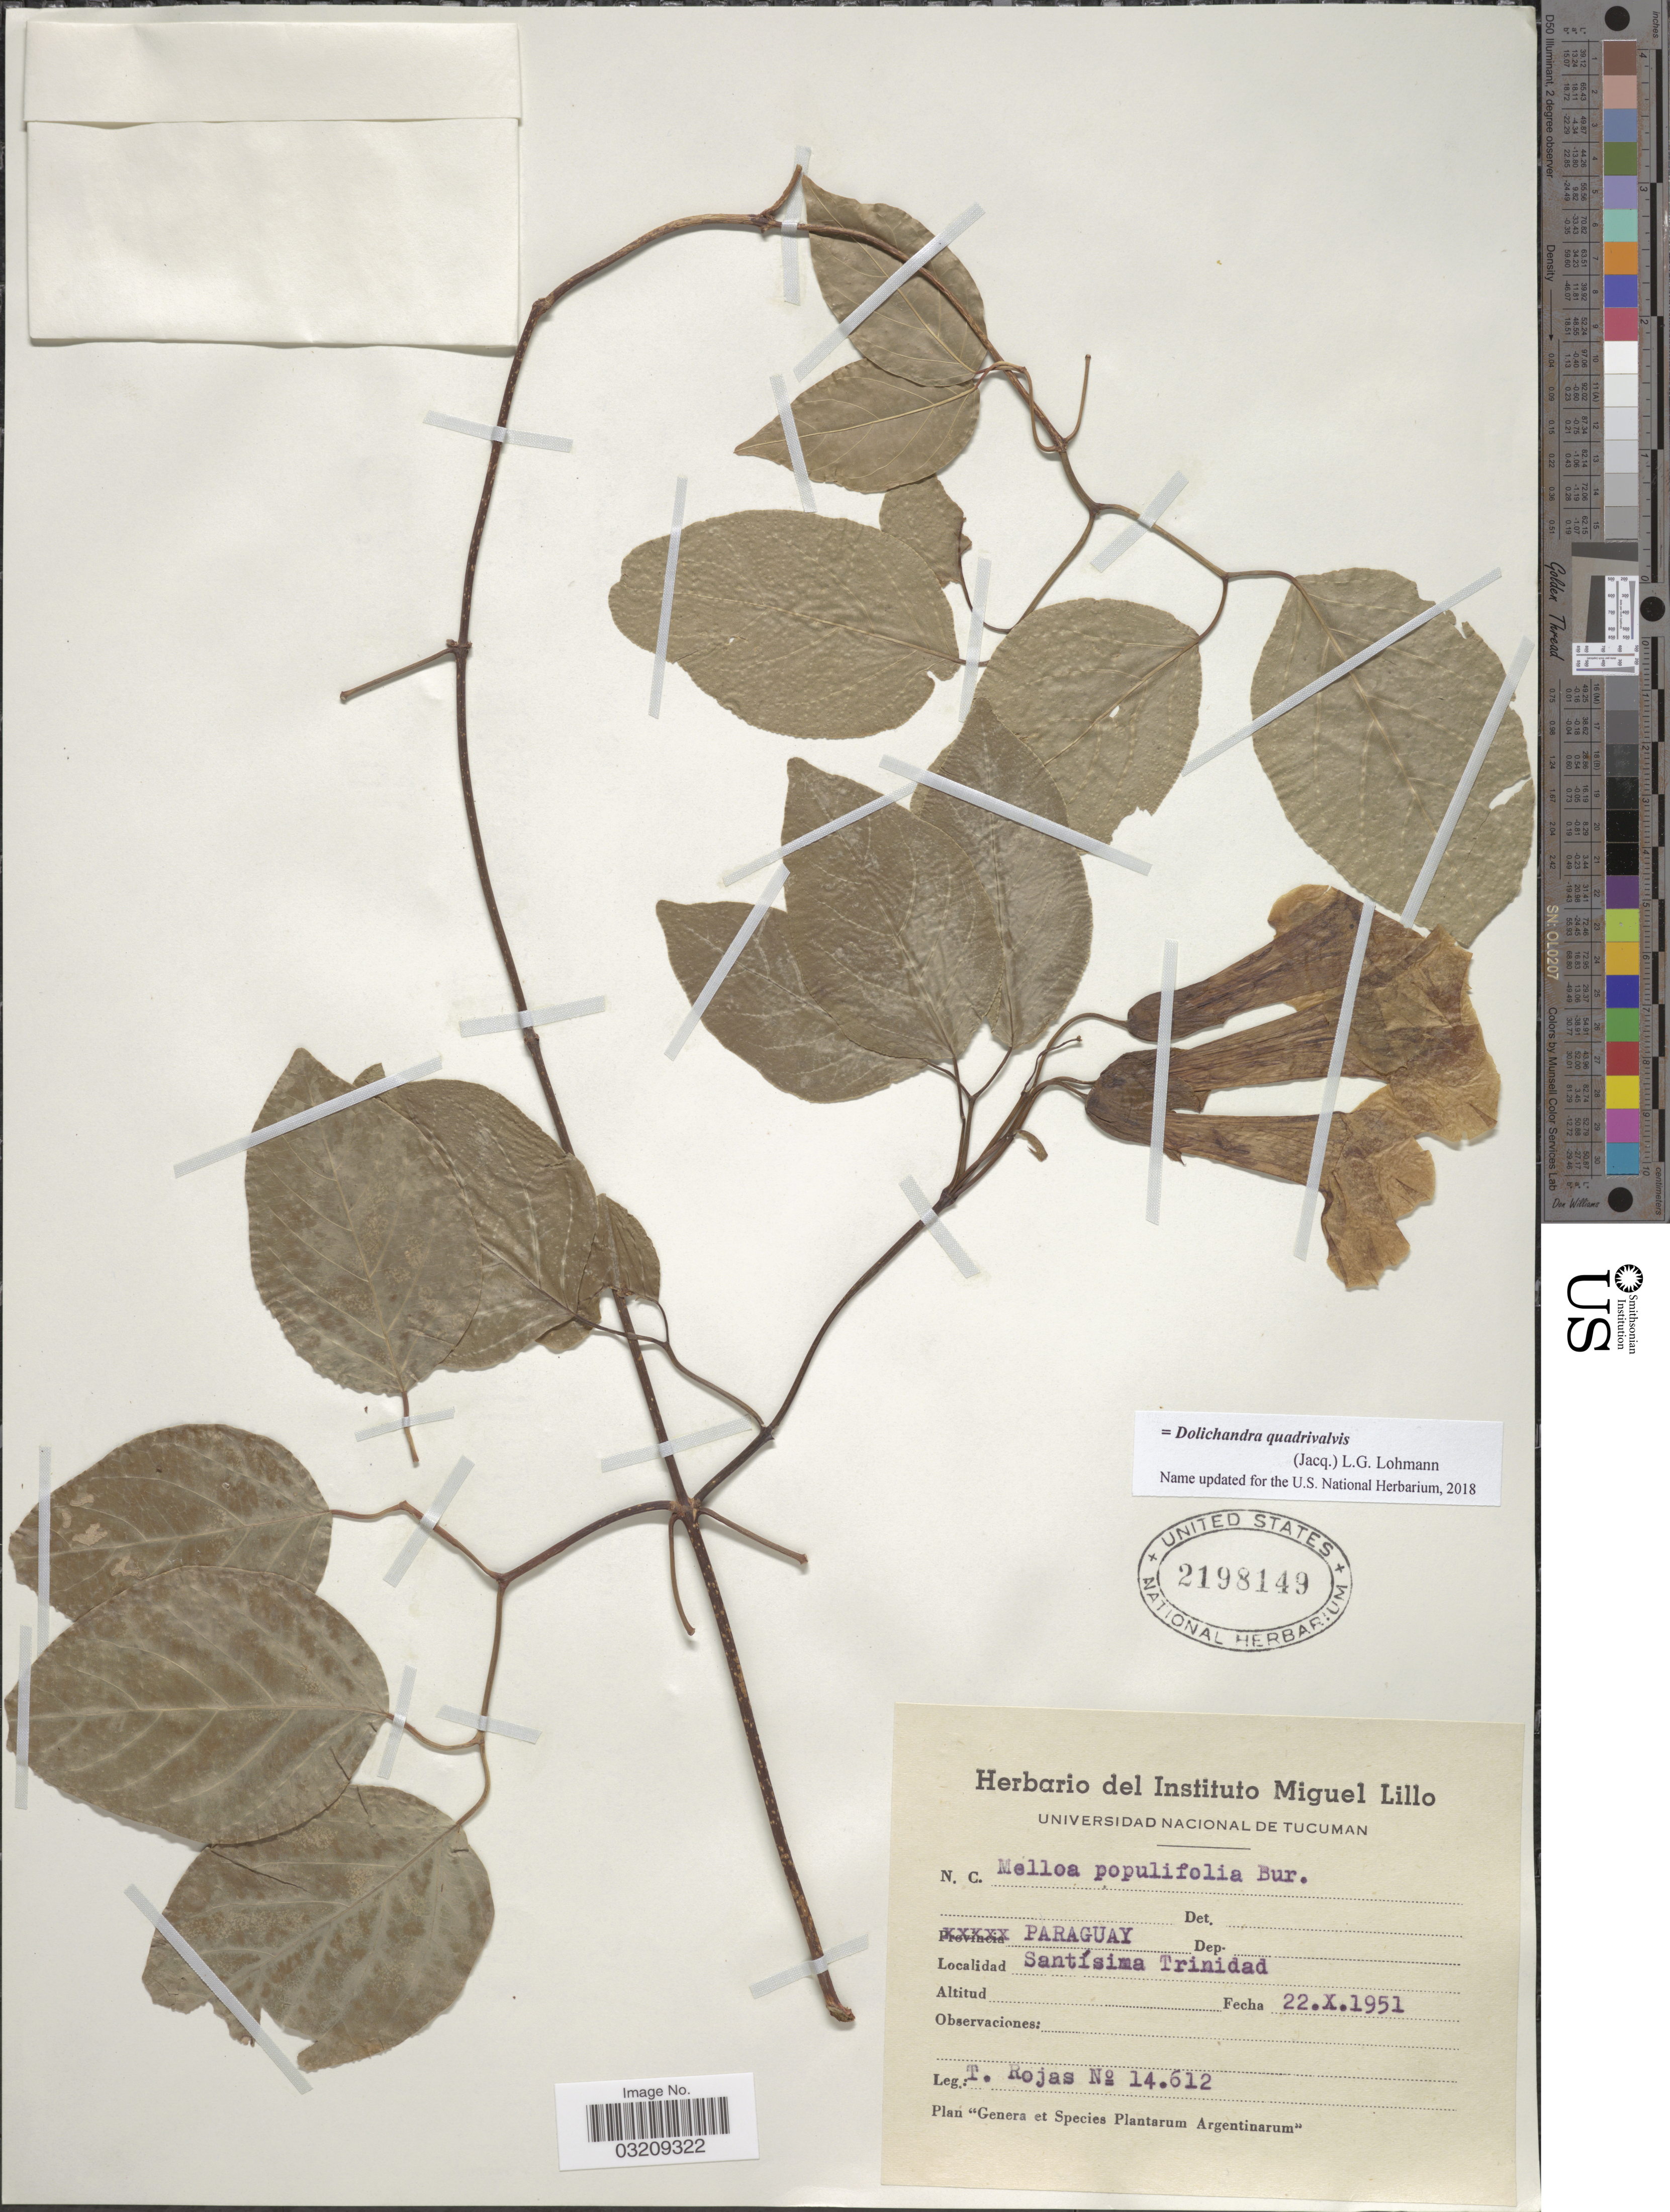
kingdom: Plantae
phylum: Tracheophyta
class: Magnoliopsida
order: Lamiales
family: Bignoniaceae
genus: Dolichandra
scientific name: Dolichandra quadrivalvis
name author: (Jacq.) L.G. Lohmann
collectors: T. Rojas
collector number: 14612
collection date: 1951-10-22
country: Paraguay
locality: Santísima Trinidad.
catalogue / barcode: US 2198149